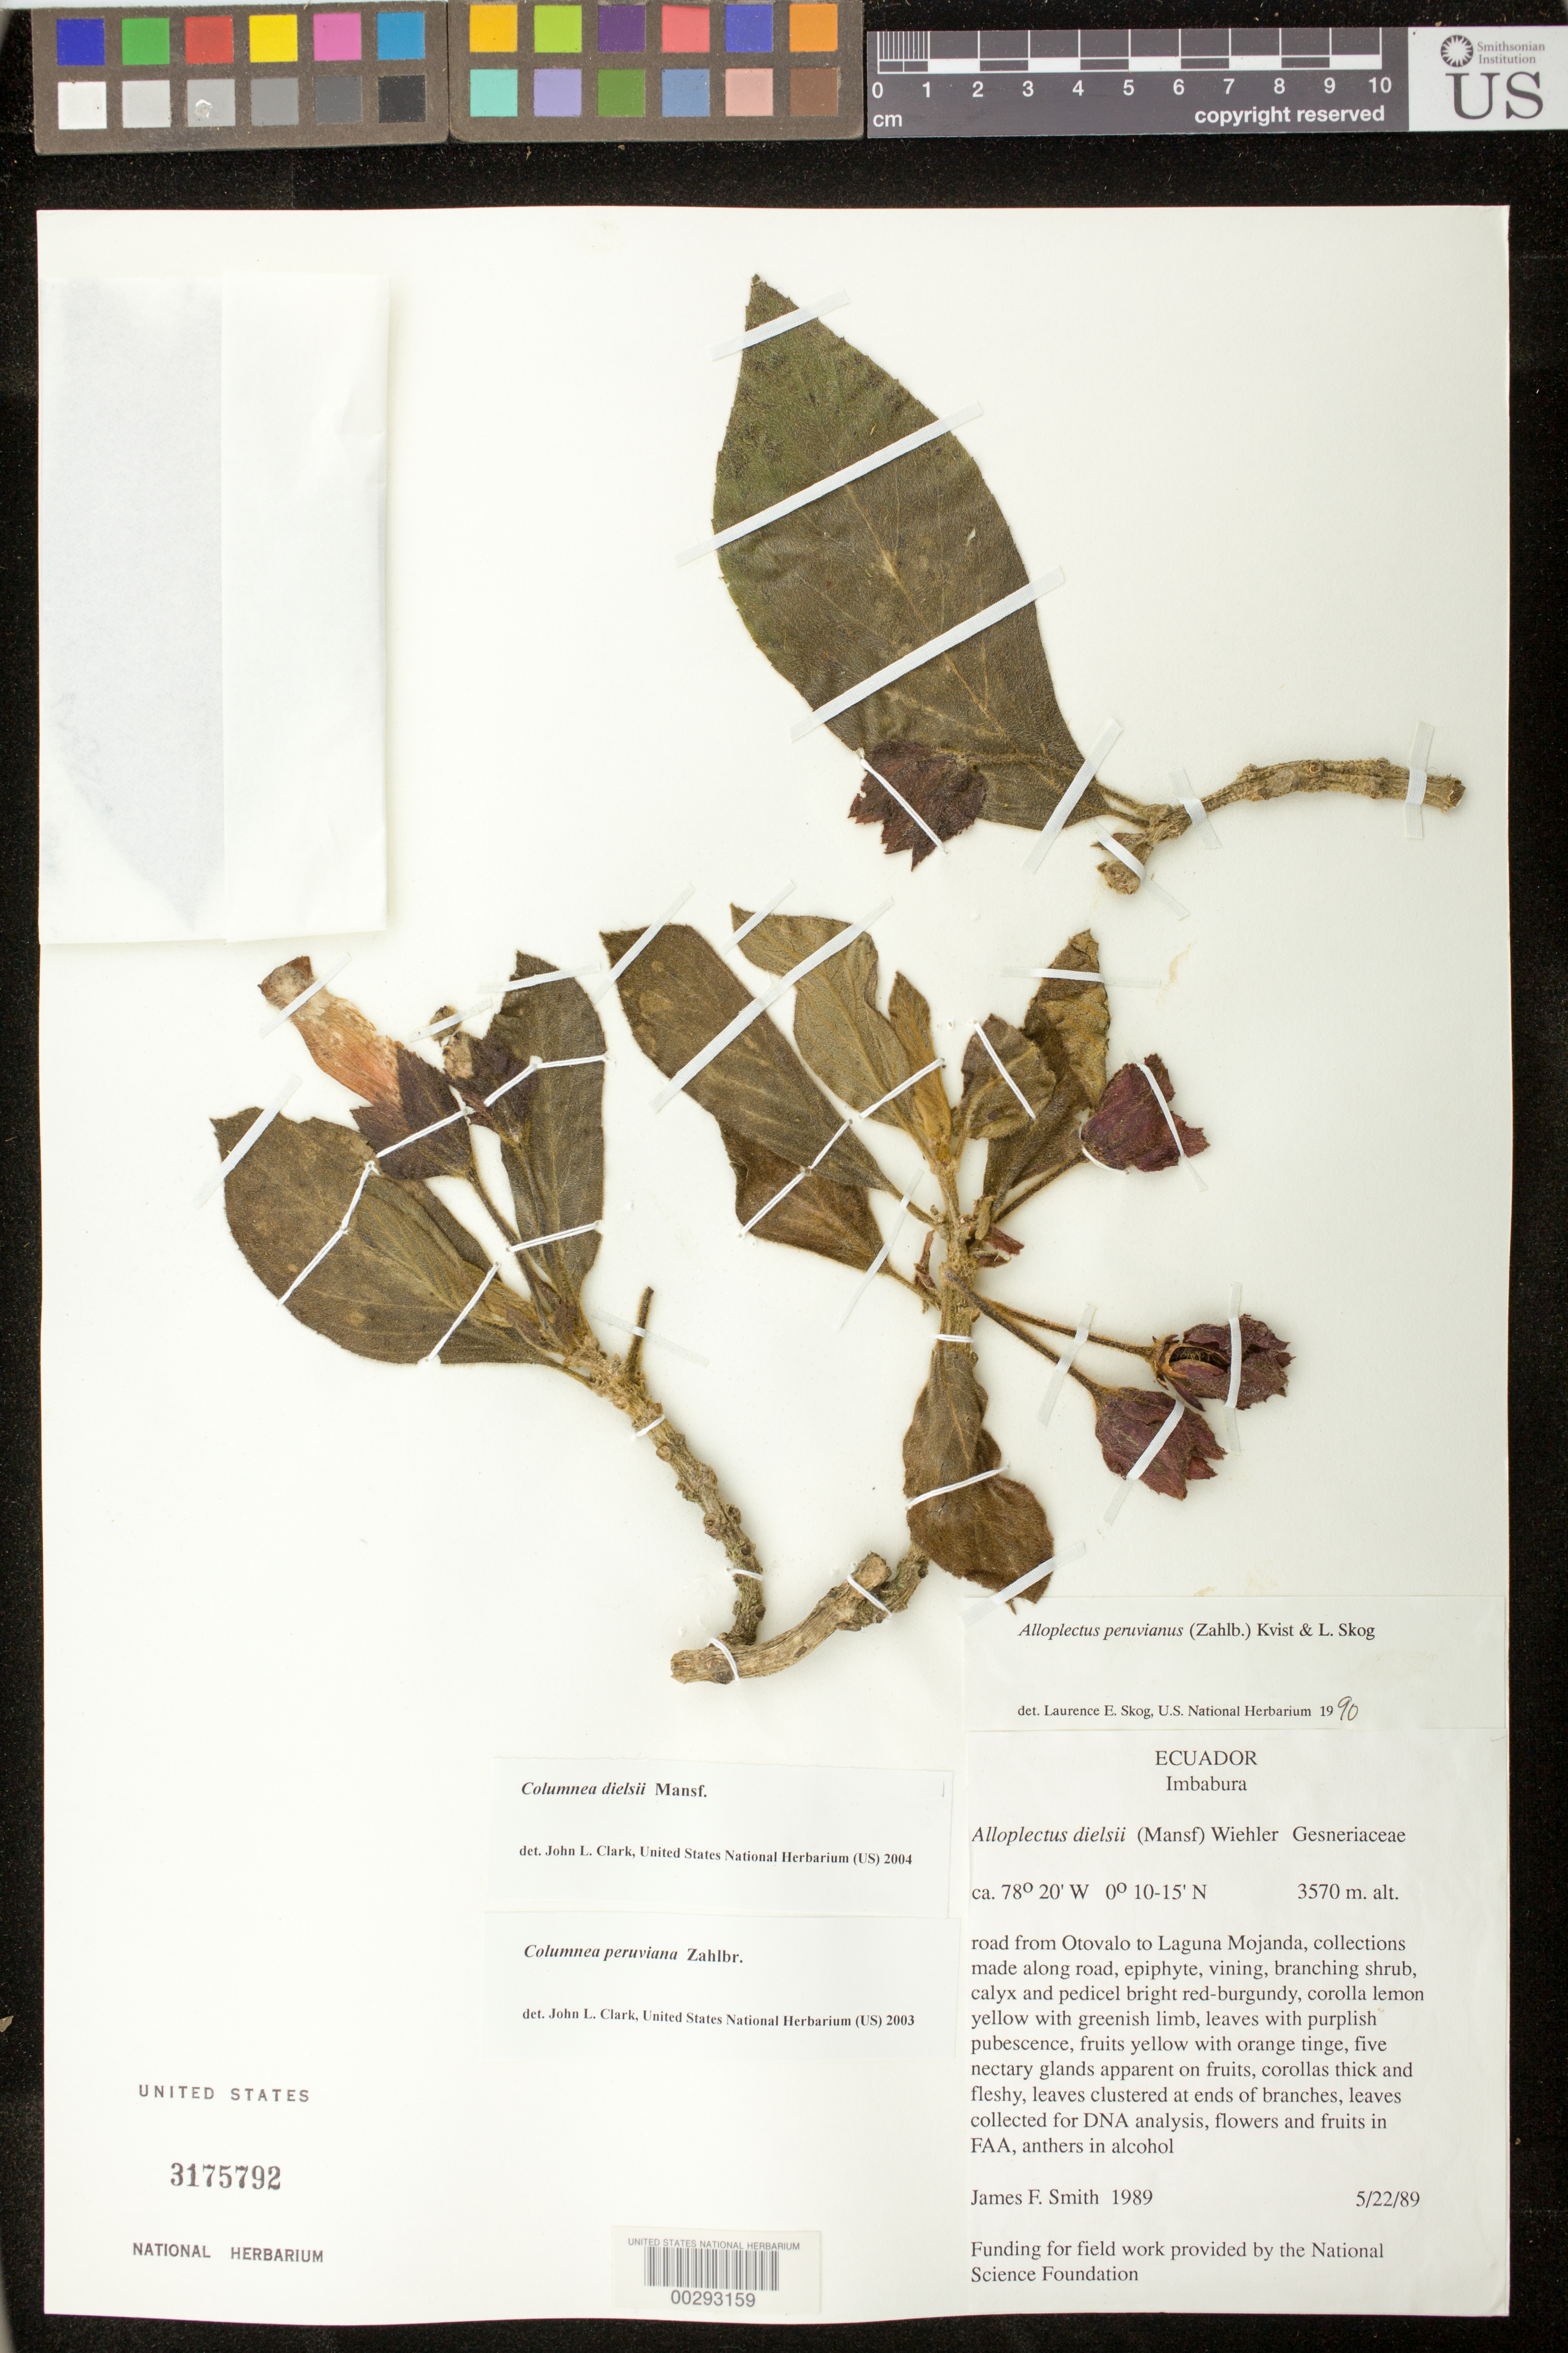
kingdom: Plantae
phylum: Tracheophyta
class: Magnoliopsida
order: Lamiales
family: Gesneriaceae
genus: Columnea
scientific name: Columnea dielsii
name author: Mansf.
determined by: Clark, J. L., (SEL), The Marie Selby Botanical Garden (UNITED STATES)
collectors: J. Smith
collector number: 1989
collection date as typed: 22 May 1989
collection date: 1989-05-22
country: Ecuador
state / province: Imbabura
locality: Road from Otovalo to Laguna Mojanda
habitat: Along road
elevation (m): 3570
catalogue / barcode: US 3175792